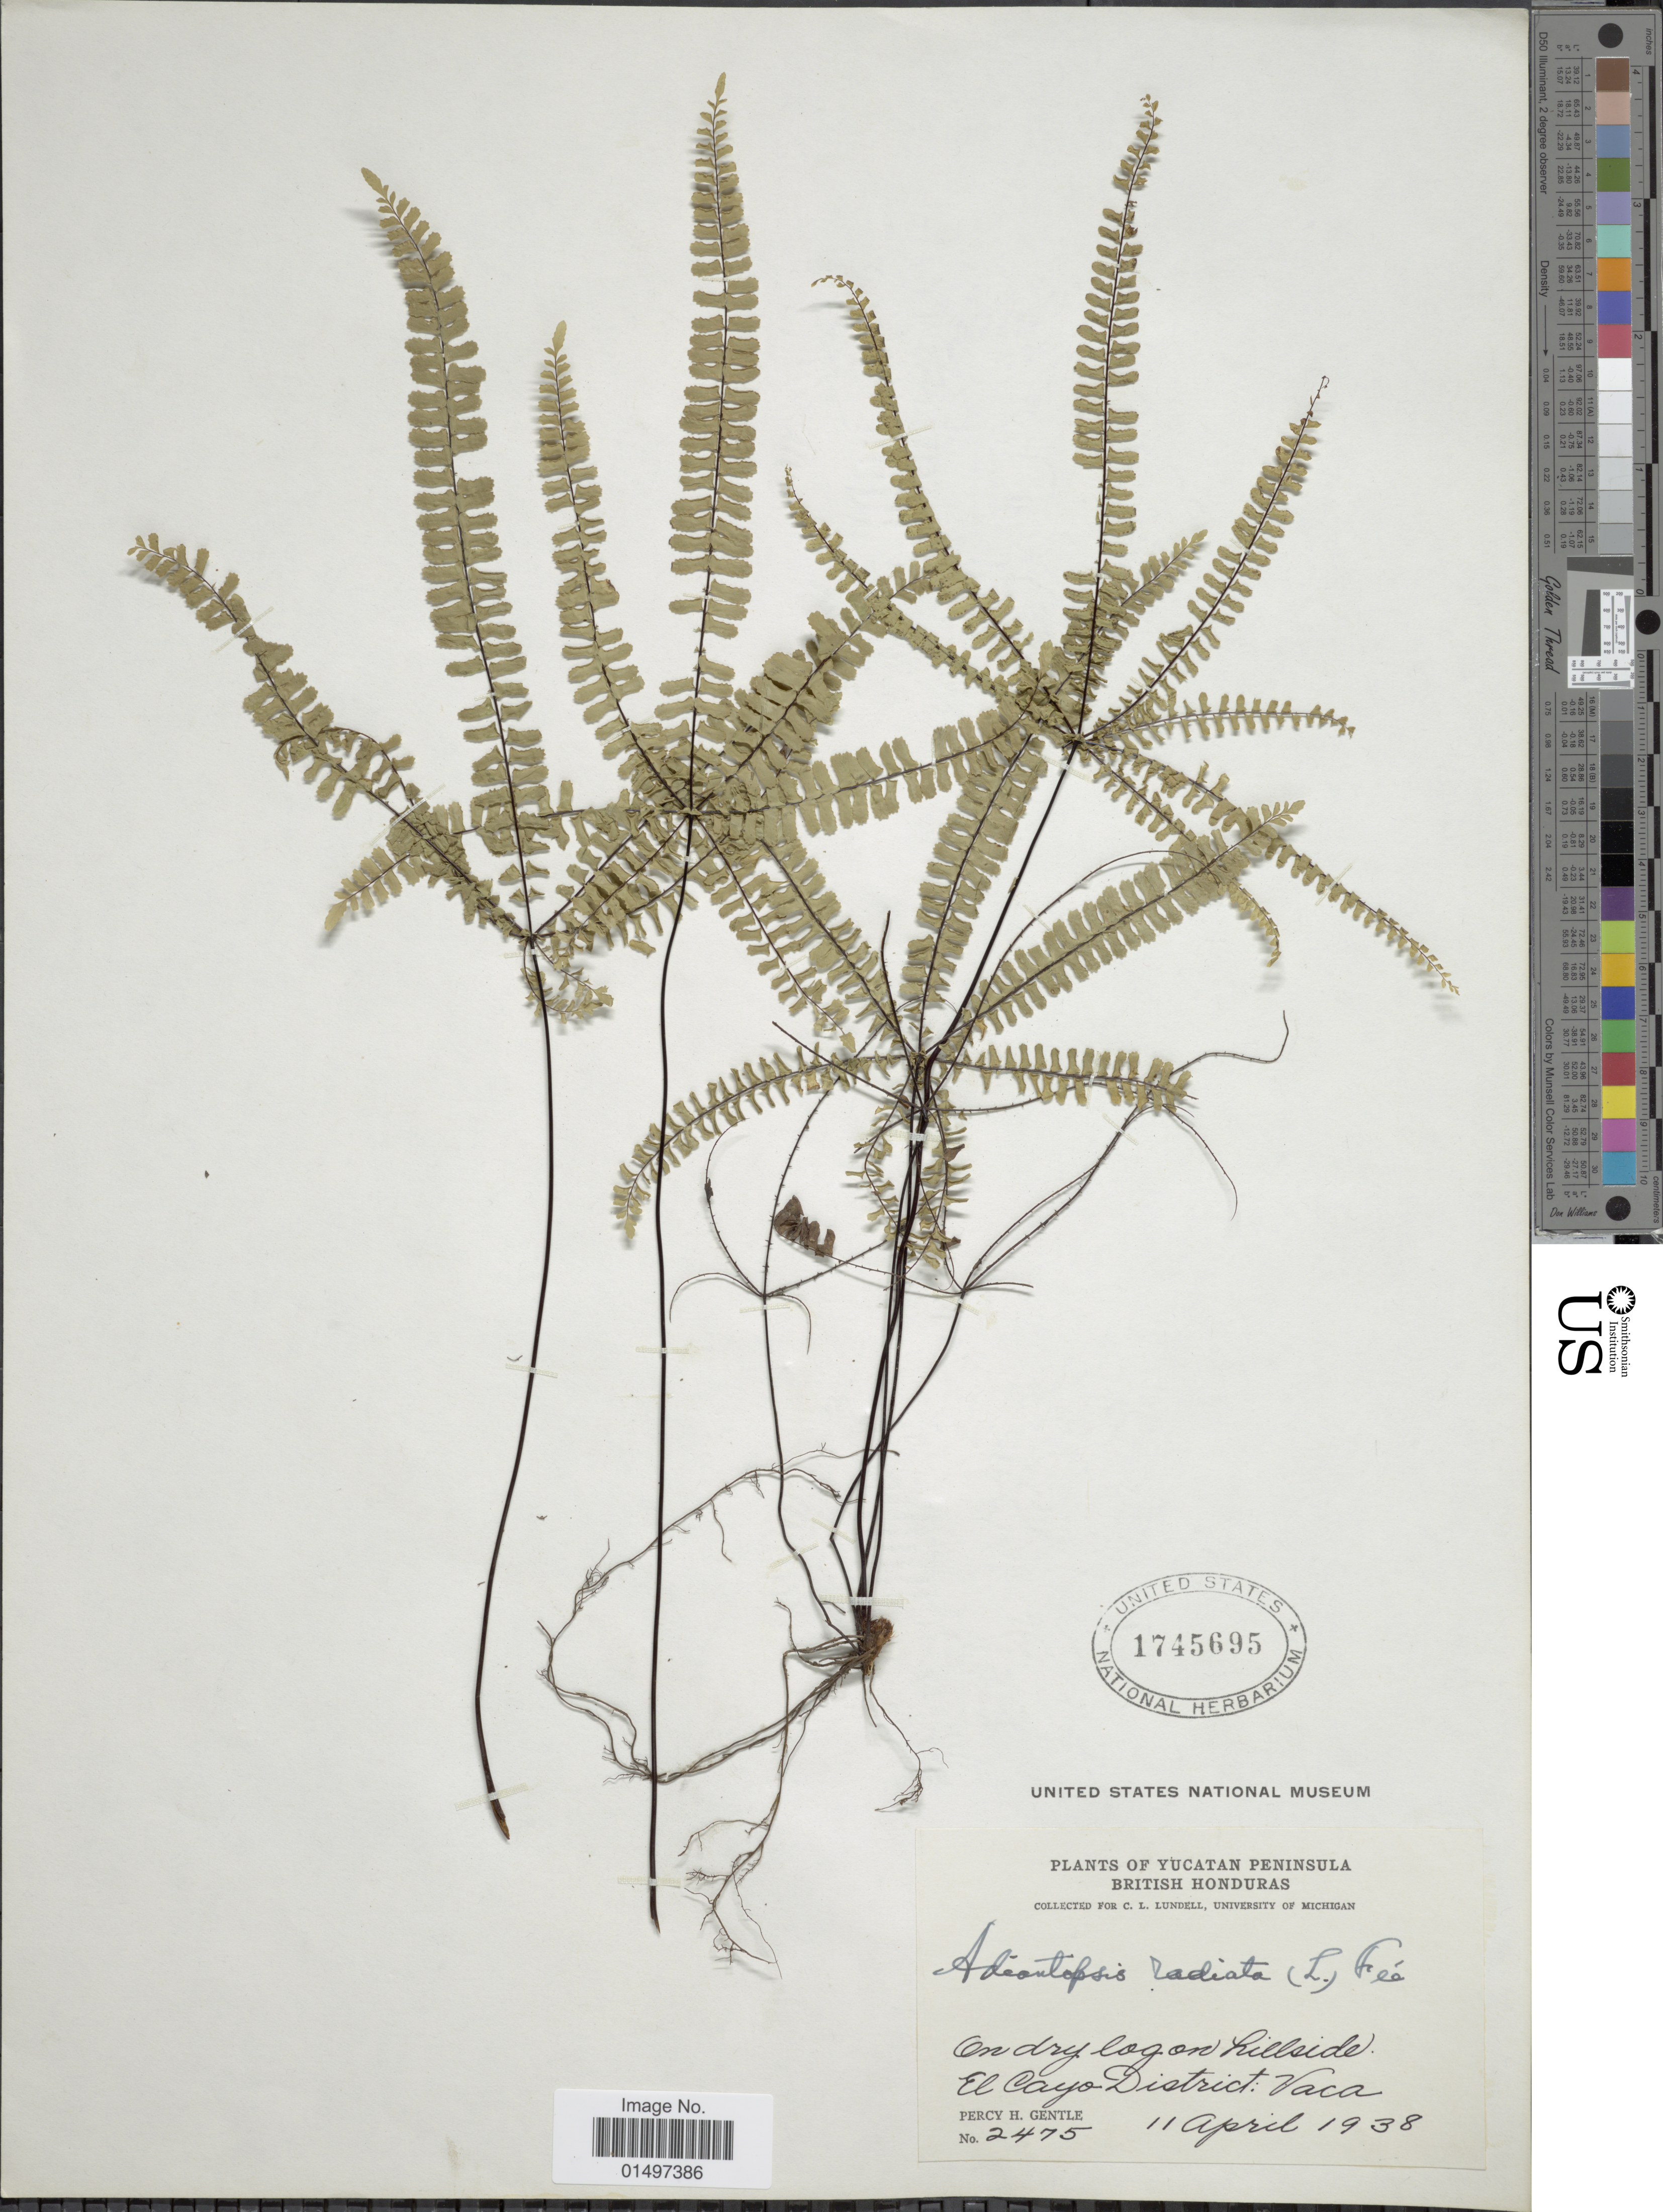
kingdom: Plantae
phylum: Tracheophyta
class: Polypodiopsida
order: Polypodiales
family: Pteridaceae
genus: Adiantopsis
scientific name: Adiantopsis radiata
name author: (L.) Fée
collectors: P. H. Gentle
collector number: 2475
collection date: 1938-04-11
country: Belize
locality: Yucatan Peninsula. British Honduras. El Cayo District: Vaca.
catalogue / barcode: US 1745695